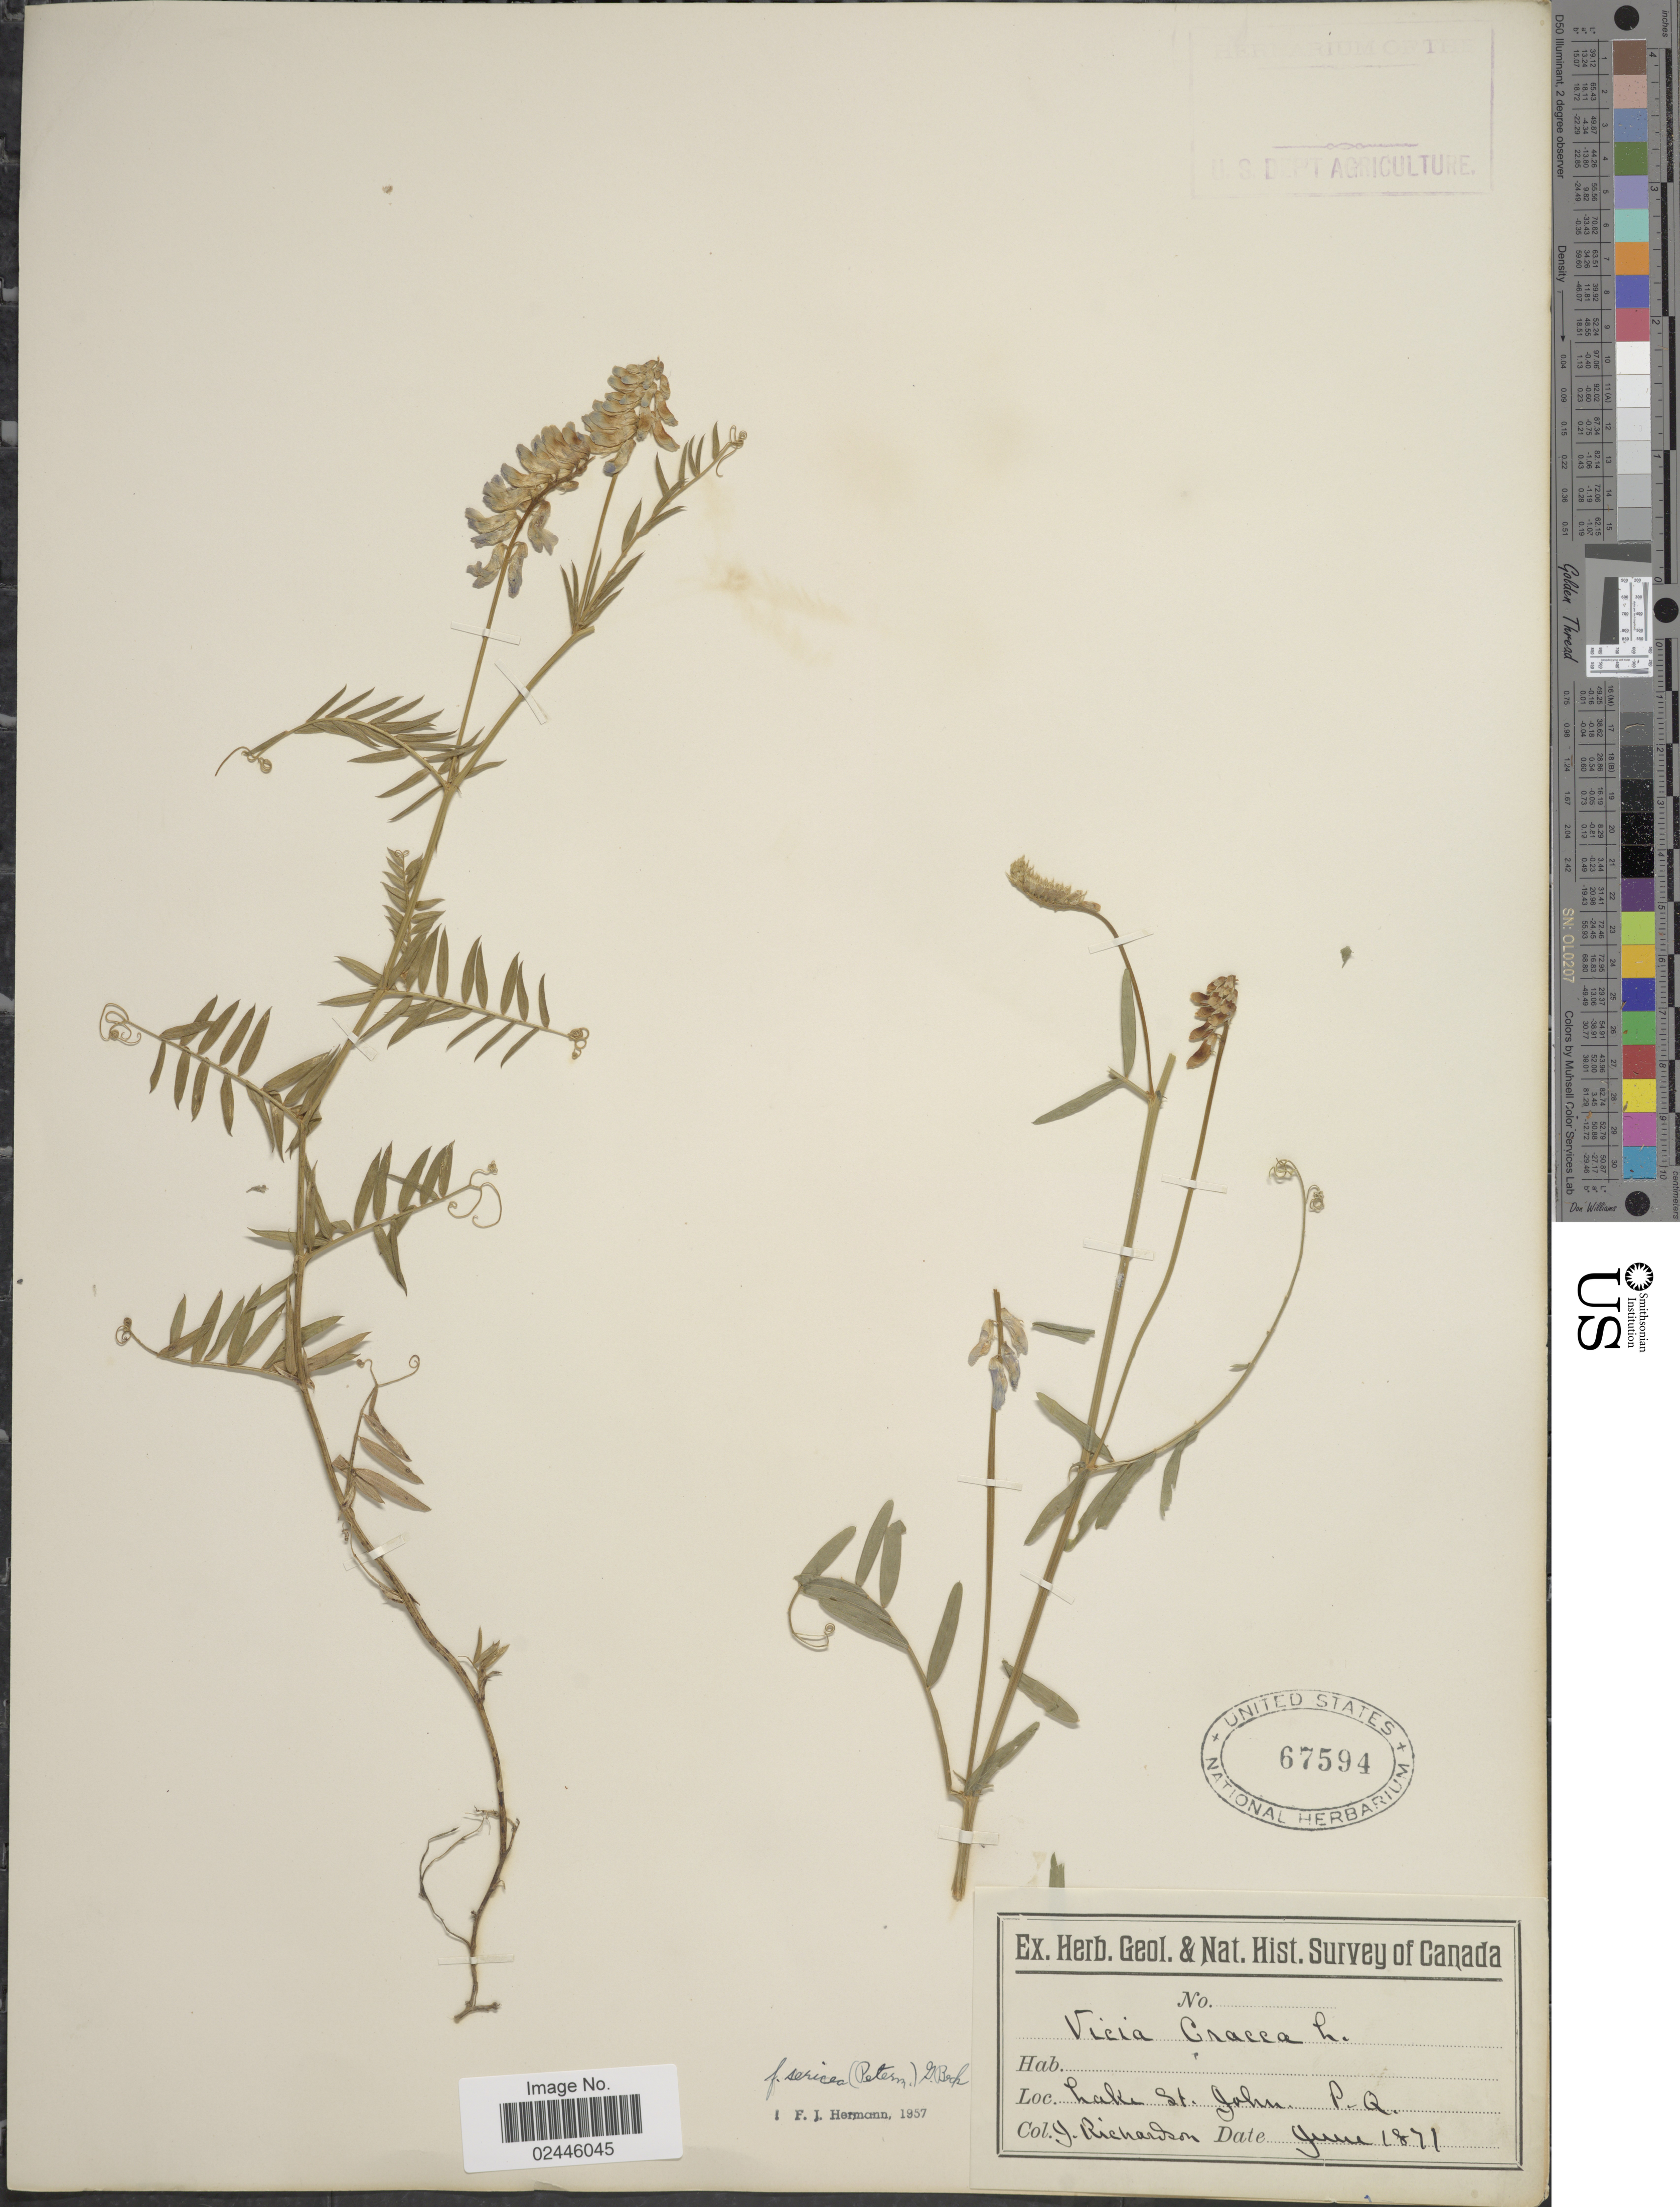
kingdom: Plantae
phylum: Tracheophyta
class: Magnoliopsida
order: Fabales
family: Fabaceae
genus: Vicia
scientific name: Vicia cracca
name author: L.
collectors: J. Richardson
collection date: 1871-06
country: Canada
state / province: Ontario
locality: Lake St. John, P.Q.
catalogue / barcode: US 67594